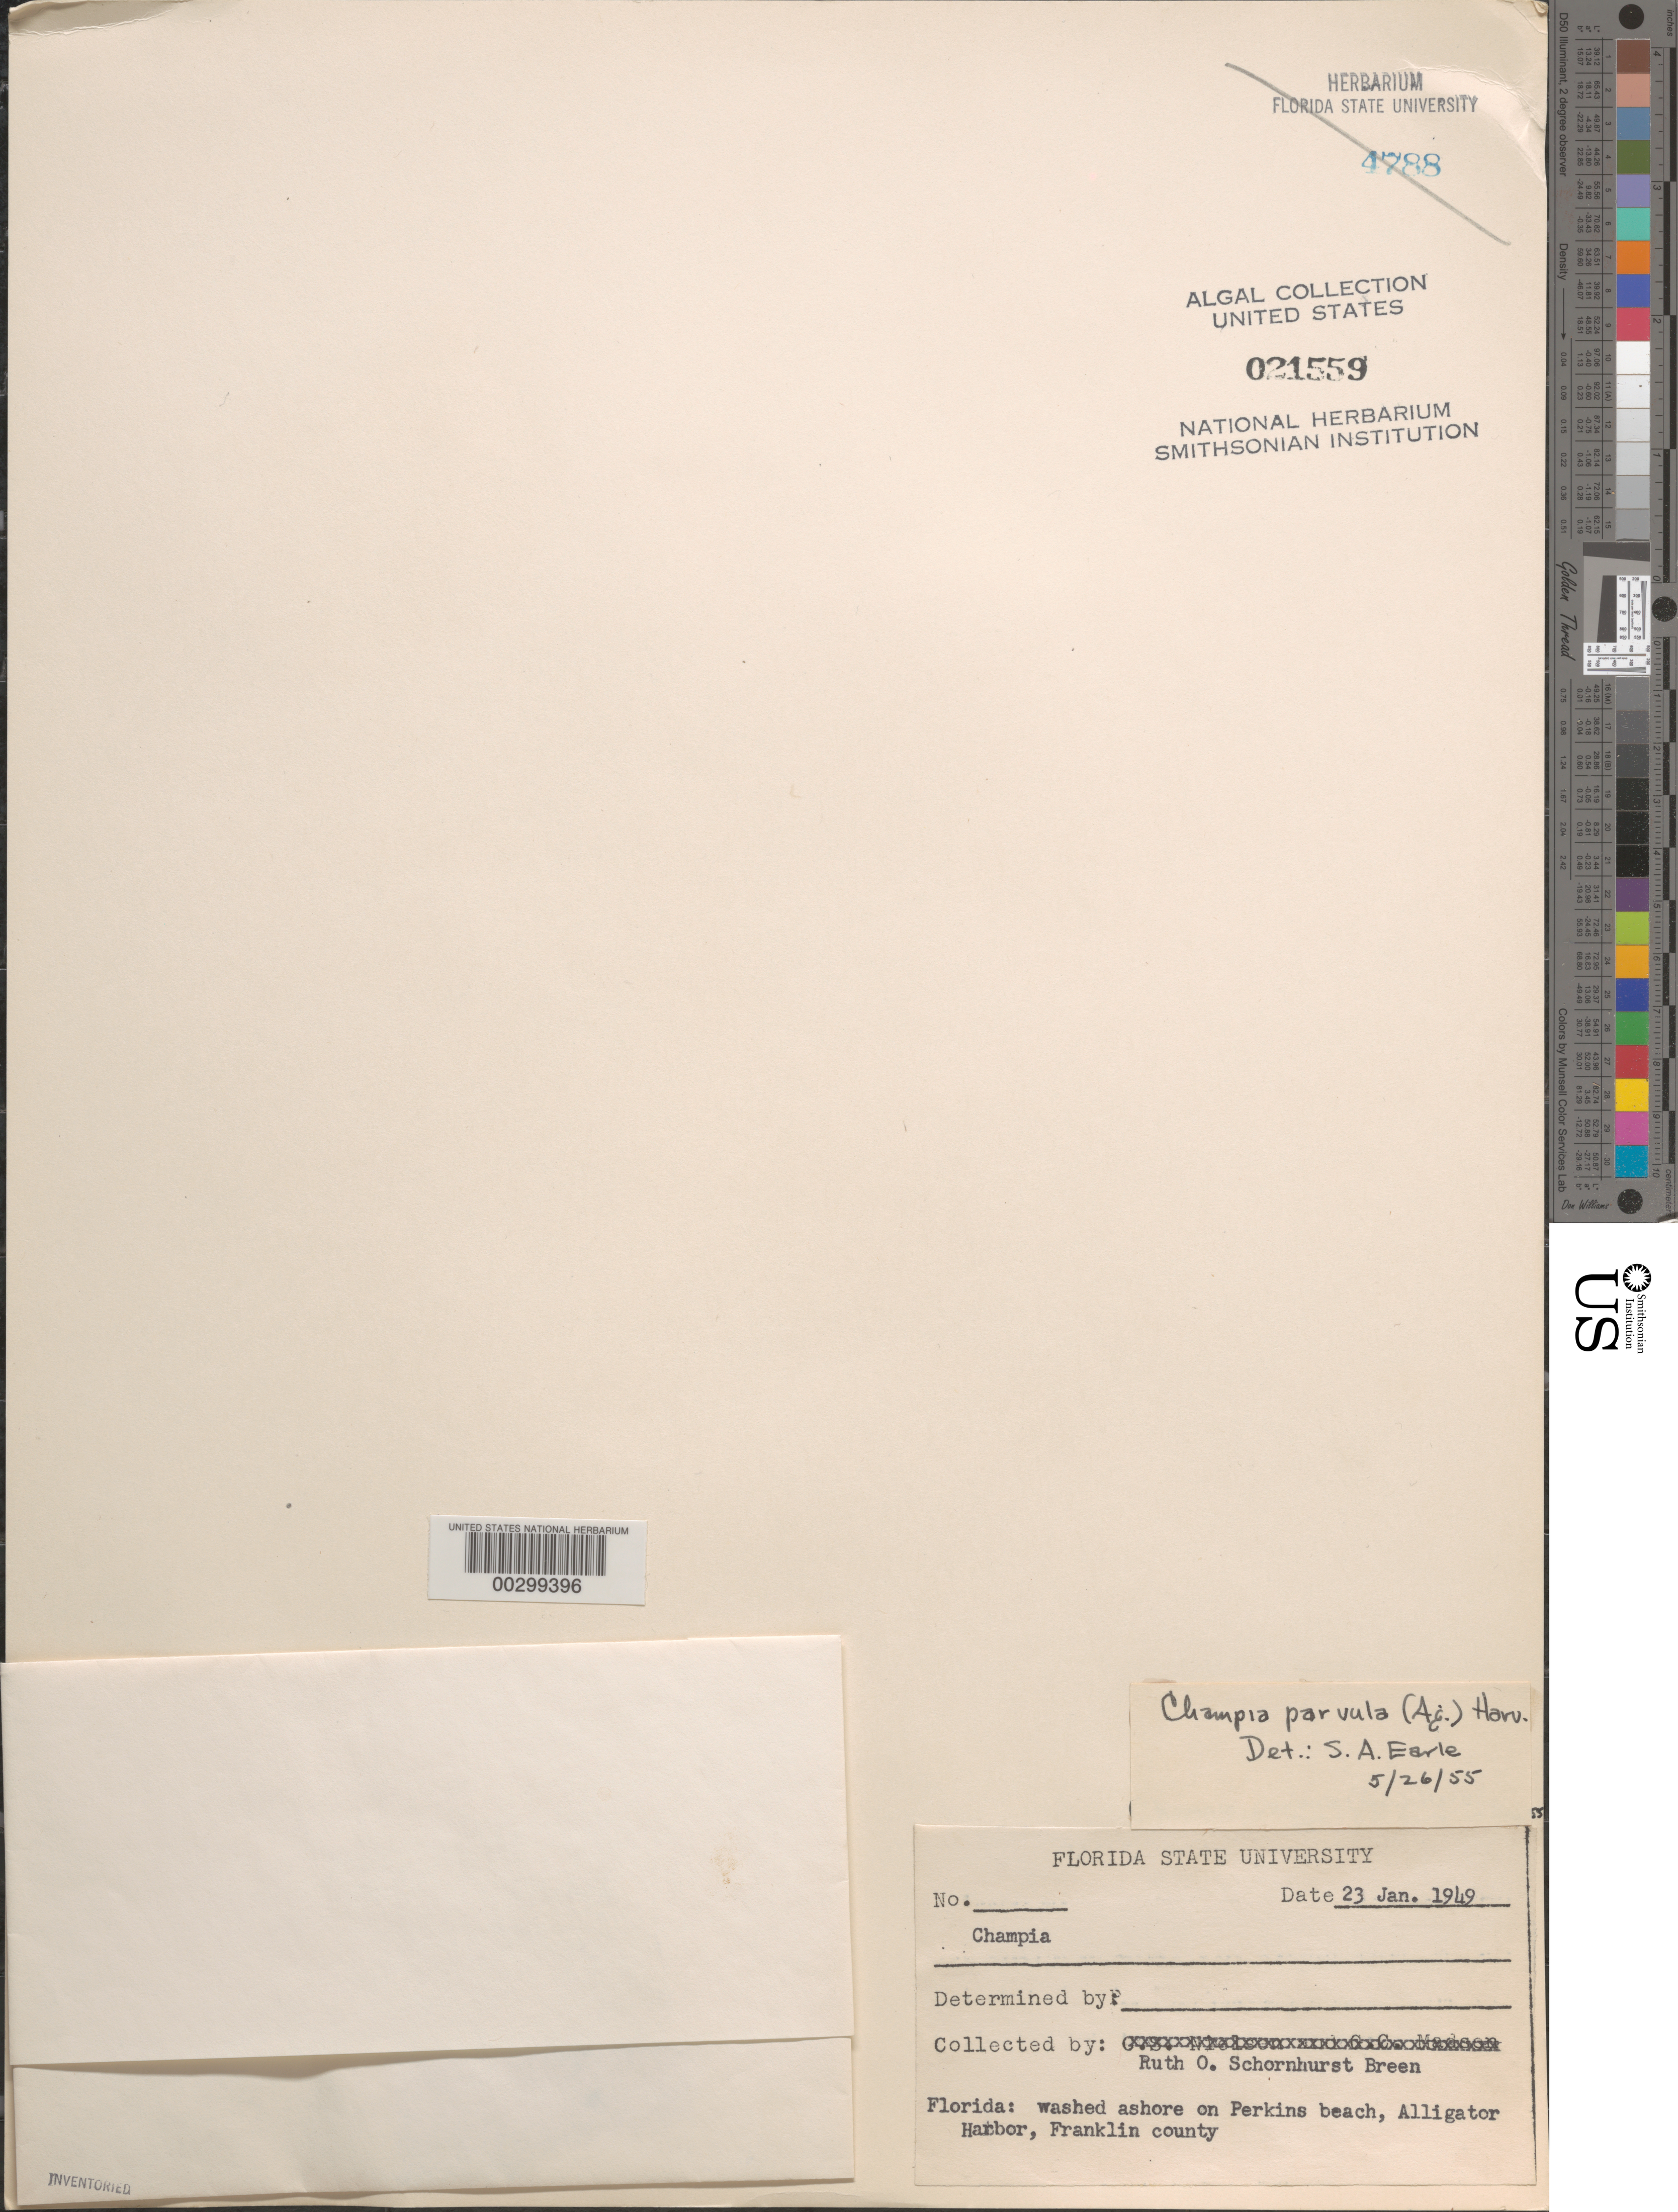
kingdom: Plantae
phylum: Rhodophyta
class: Florideophyceae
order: Rhodymeniales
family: Champiaceae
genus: Champia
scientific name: Champia parvula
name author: (C. Agardh) Harv.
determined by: Earle, S. A.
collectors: R. Breen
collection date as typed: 23 Jan 1949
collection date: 1949-01-23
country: United States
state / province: Florida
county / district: Franklin County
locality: Perkins Beach, Alligator Harbor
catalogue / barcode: US 21559